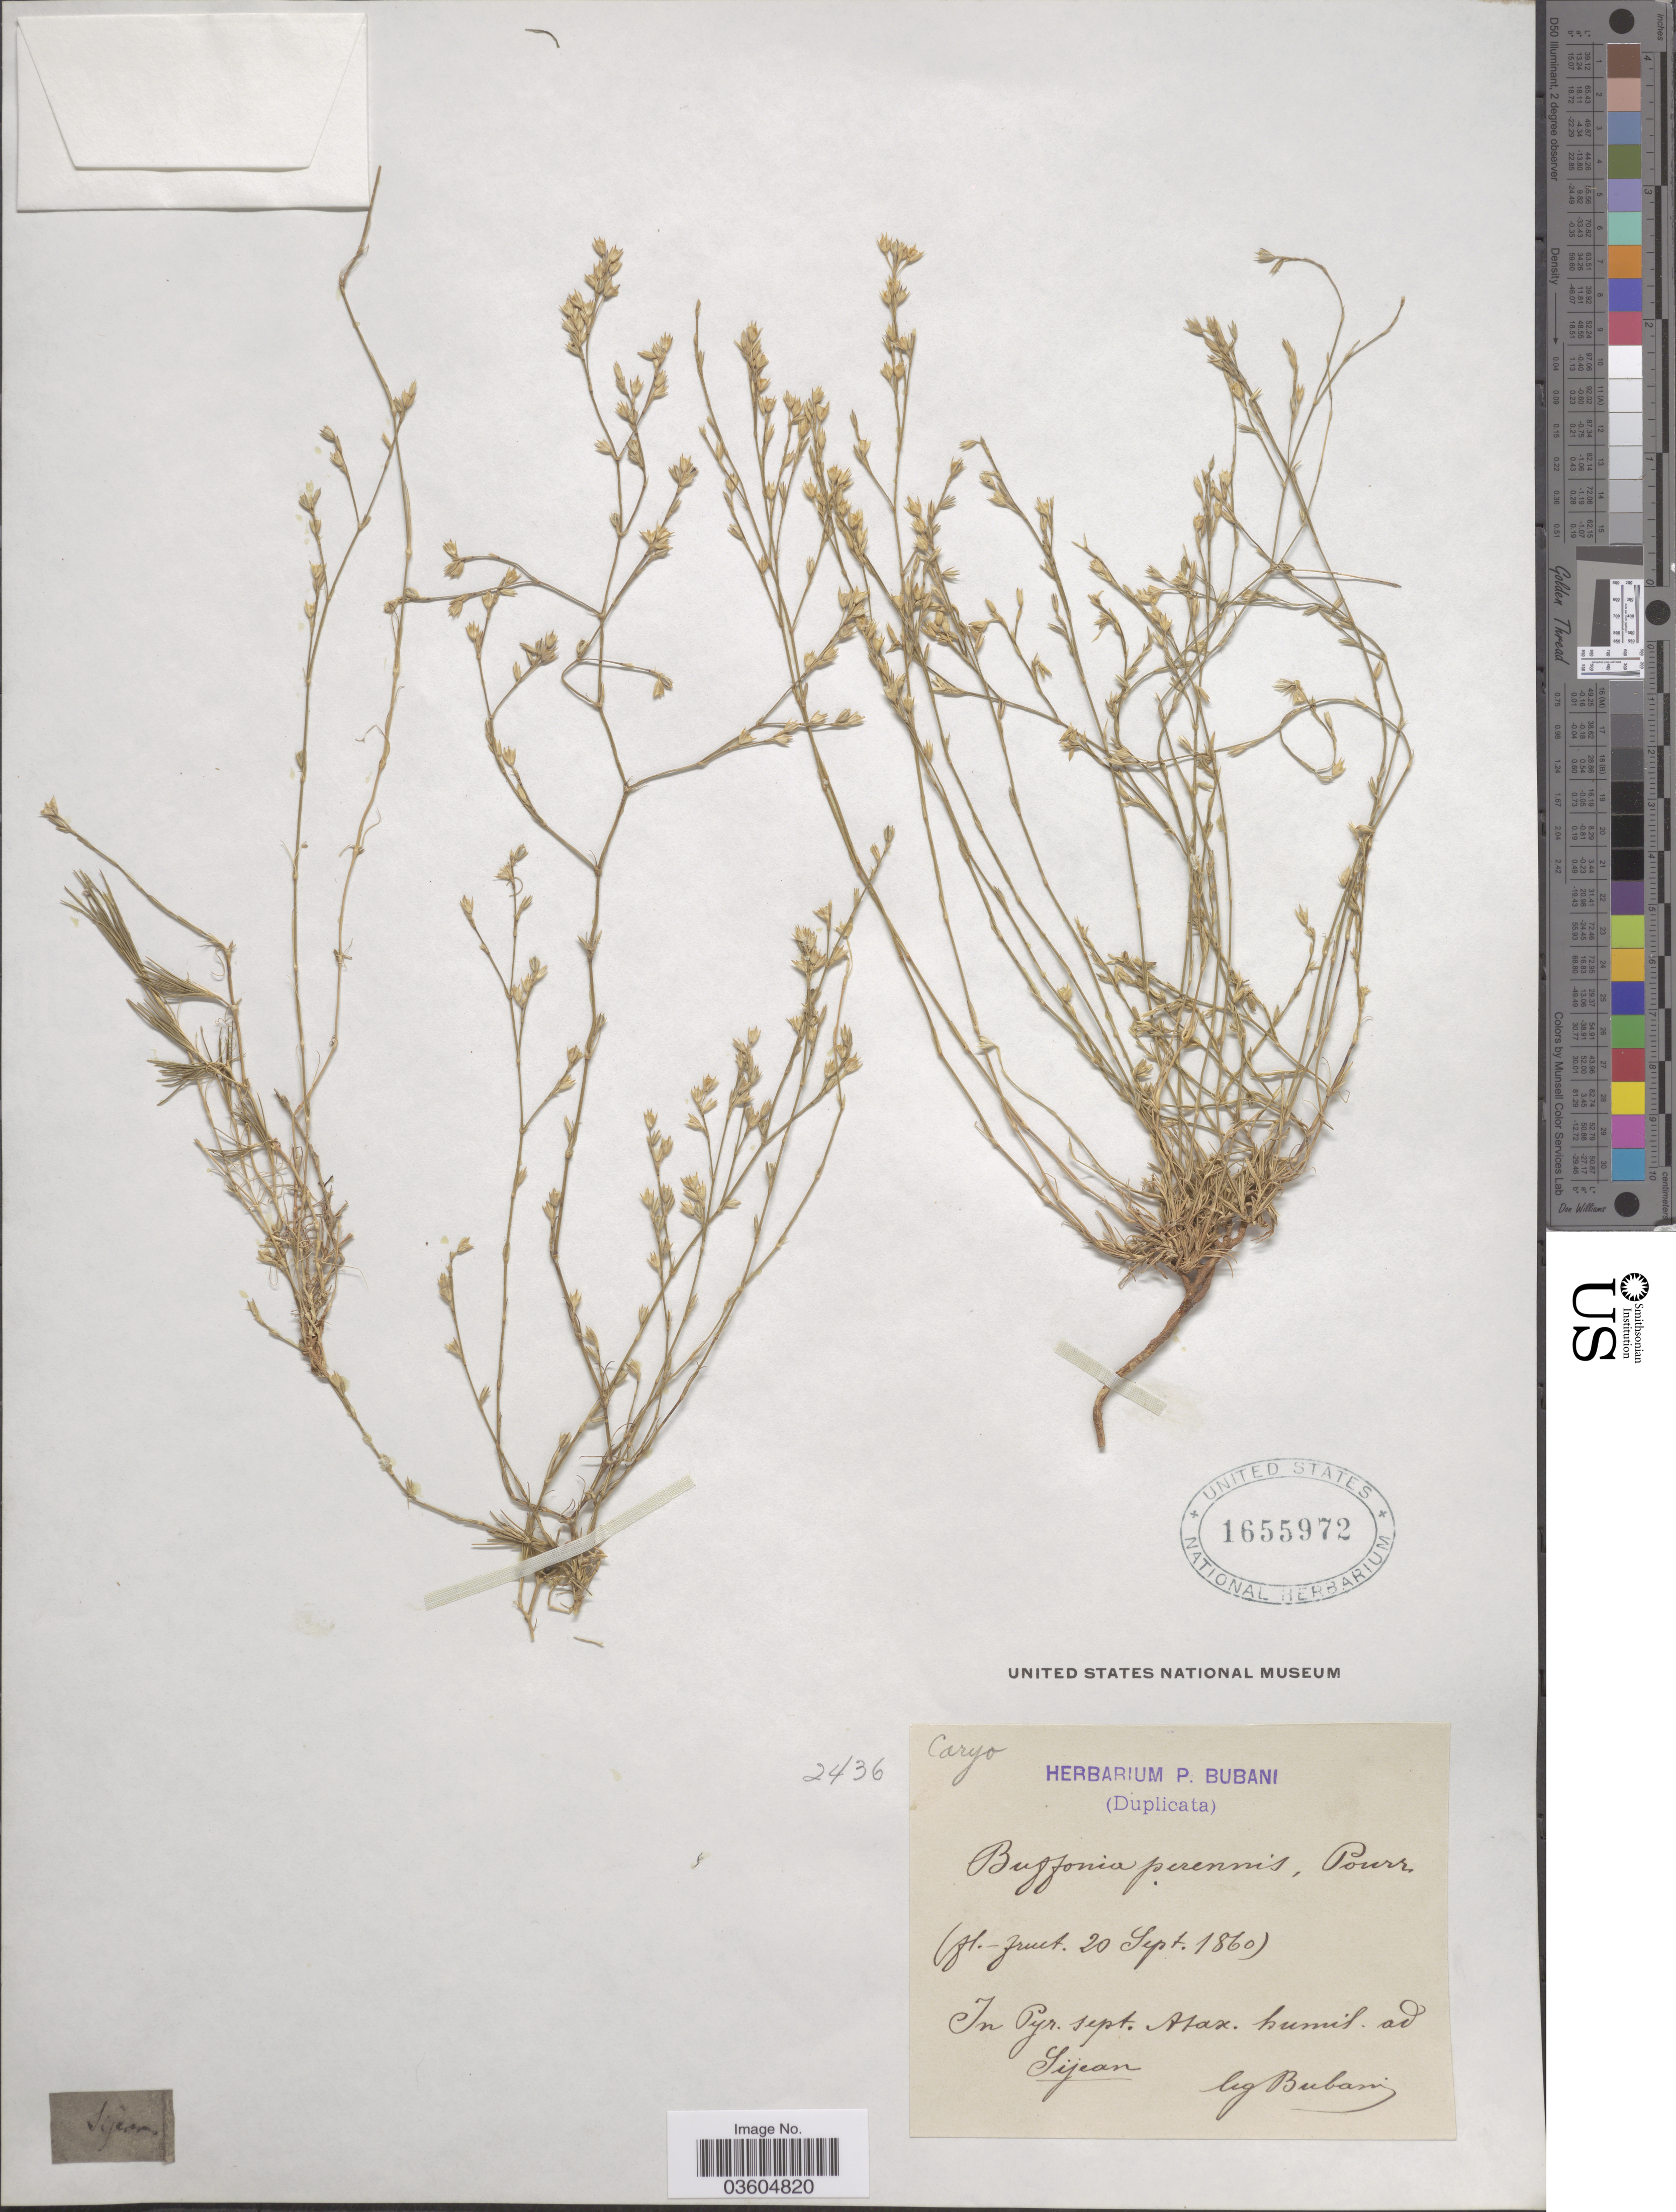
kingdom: Plantae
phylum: Tracheophyta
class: Magnoliopsida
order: Caryophyllales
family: Caryophyllaceae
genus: Bufonia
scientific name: Bufonia perennis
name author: Pourr.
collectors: P. Bubani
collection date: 1860-09-20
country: France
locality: In Pyr. sept. Atax. humil. ad Sijean.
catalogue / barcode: US 1655972